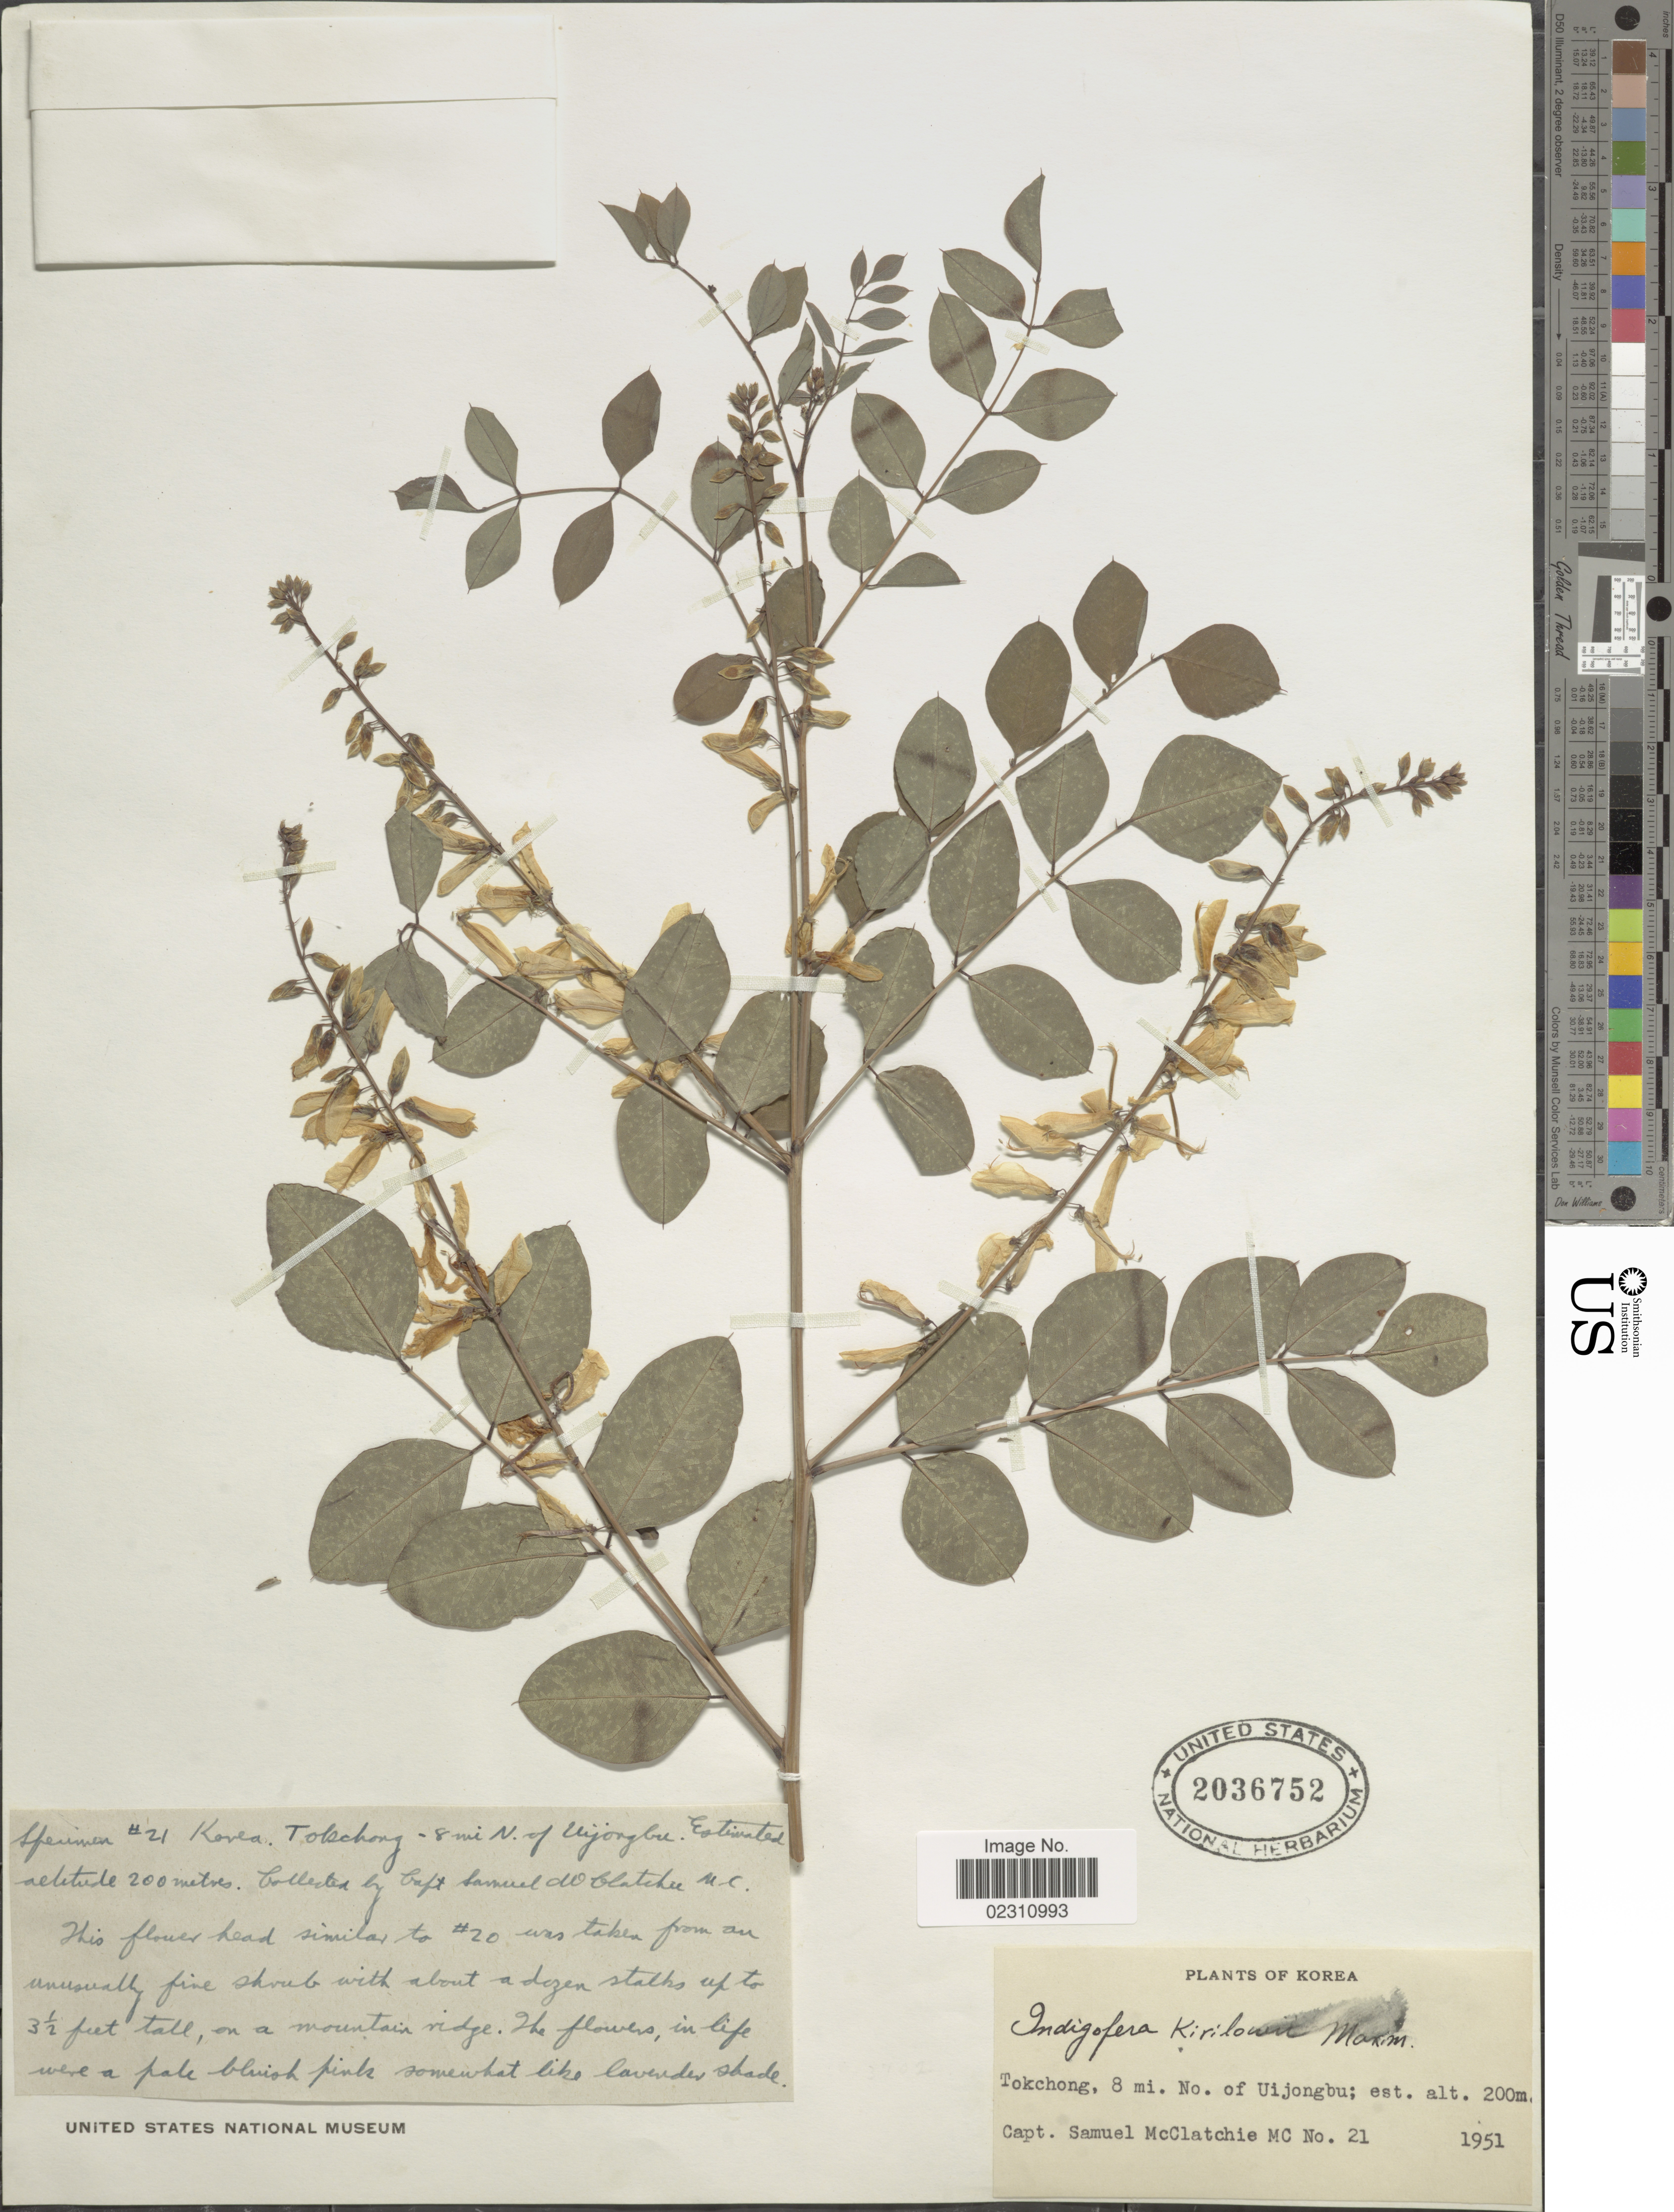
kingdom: Plantae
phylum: Tracheophyta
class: Magnoliopsida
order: Fabales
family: Fabaceae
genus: Indigofera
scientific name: Indigofera kirilowii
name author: Palib.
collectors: S. McClatchie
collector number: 21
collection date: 1951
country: South Korea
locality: Tokchong, 8 mi. No of Uijongbu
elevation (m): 200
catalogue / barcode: US 2036752